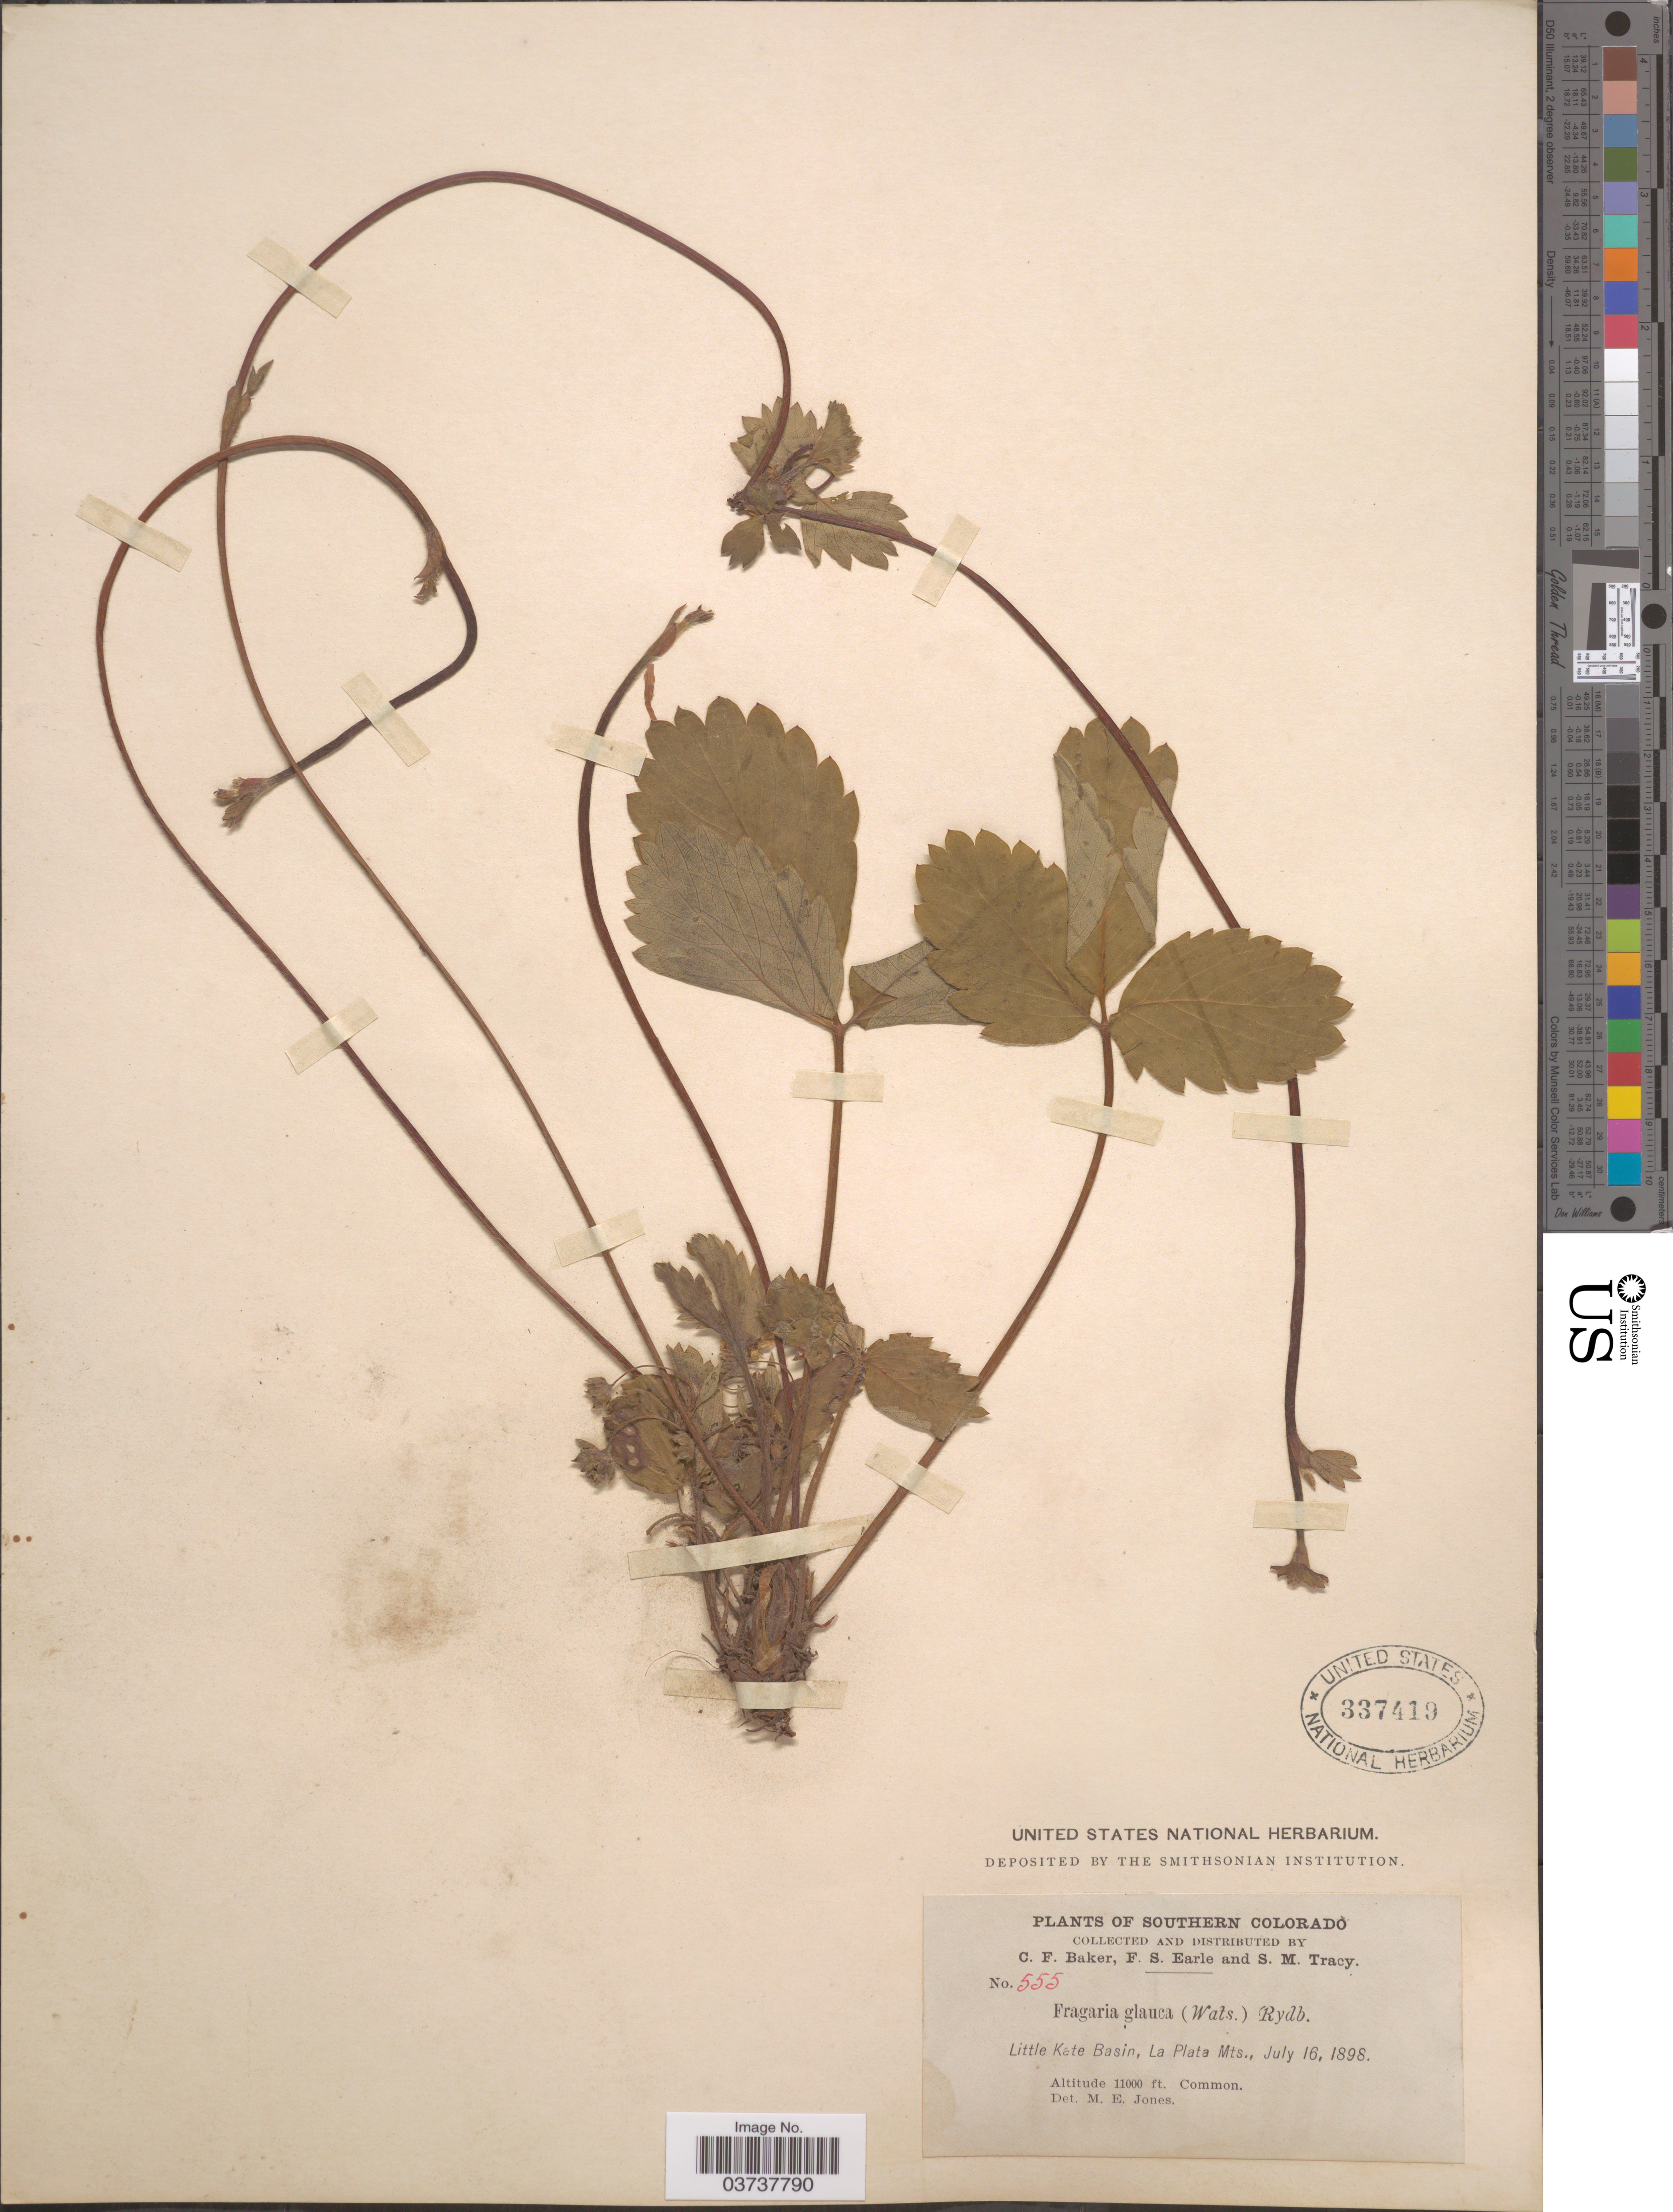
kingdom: Plantae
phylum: Tracheophyta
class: Magnoliopsida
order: Rosales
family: Rosaceae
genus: Fragaria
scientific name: Fragaria virginiana subsp. glauca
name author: (S. Watson) Staudt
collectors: C. F. Baker, F. S. Earle & S. M. Tracy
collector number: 555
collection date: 1898-07-16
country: United States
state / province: Colorado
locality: Southern Colorado. Little Kate Basin, La Plata Mts.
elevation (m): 3353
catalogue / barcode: US 337419